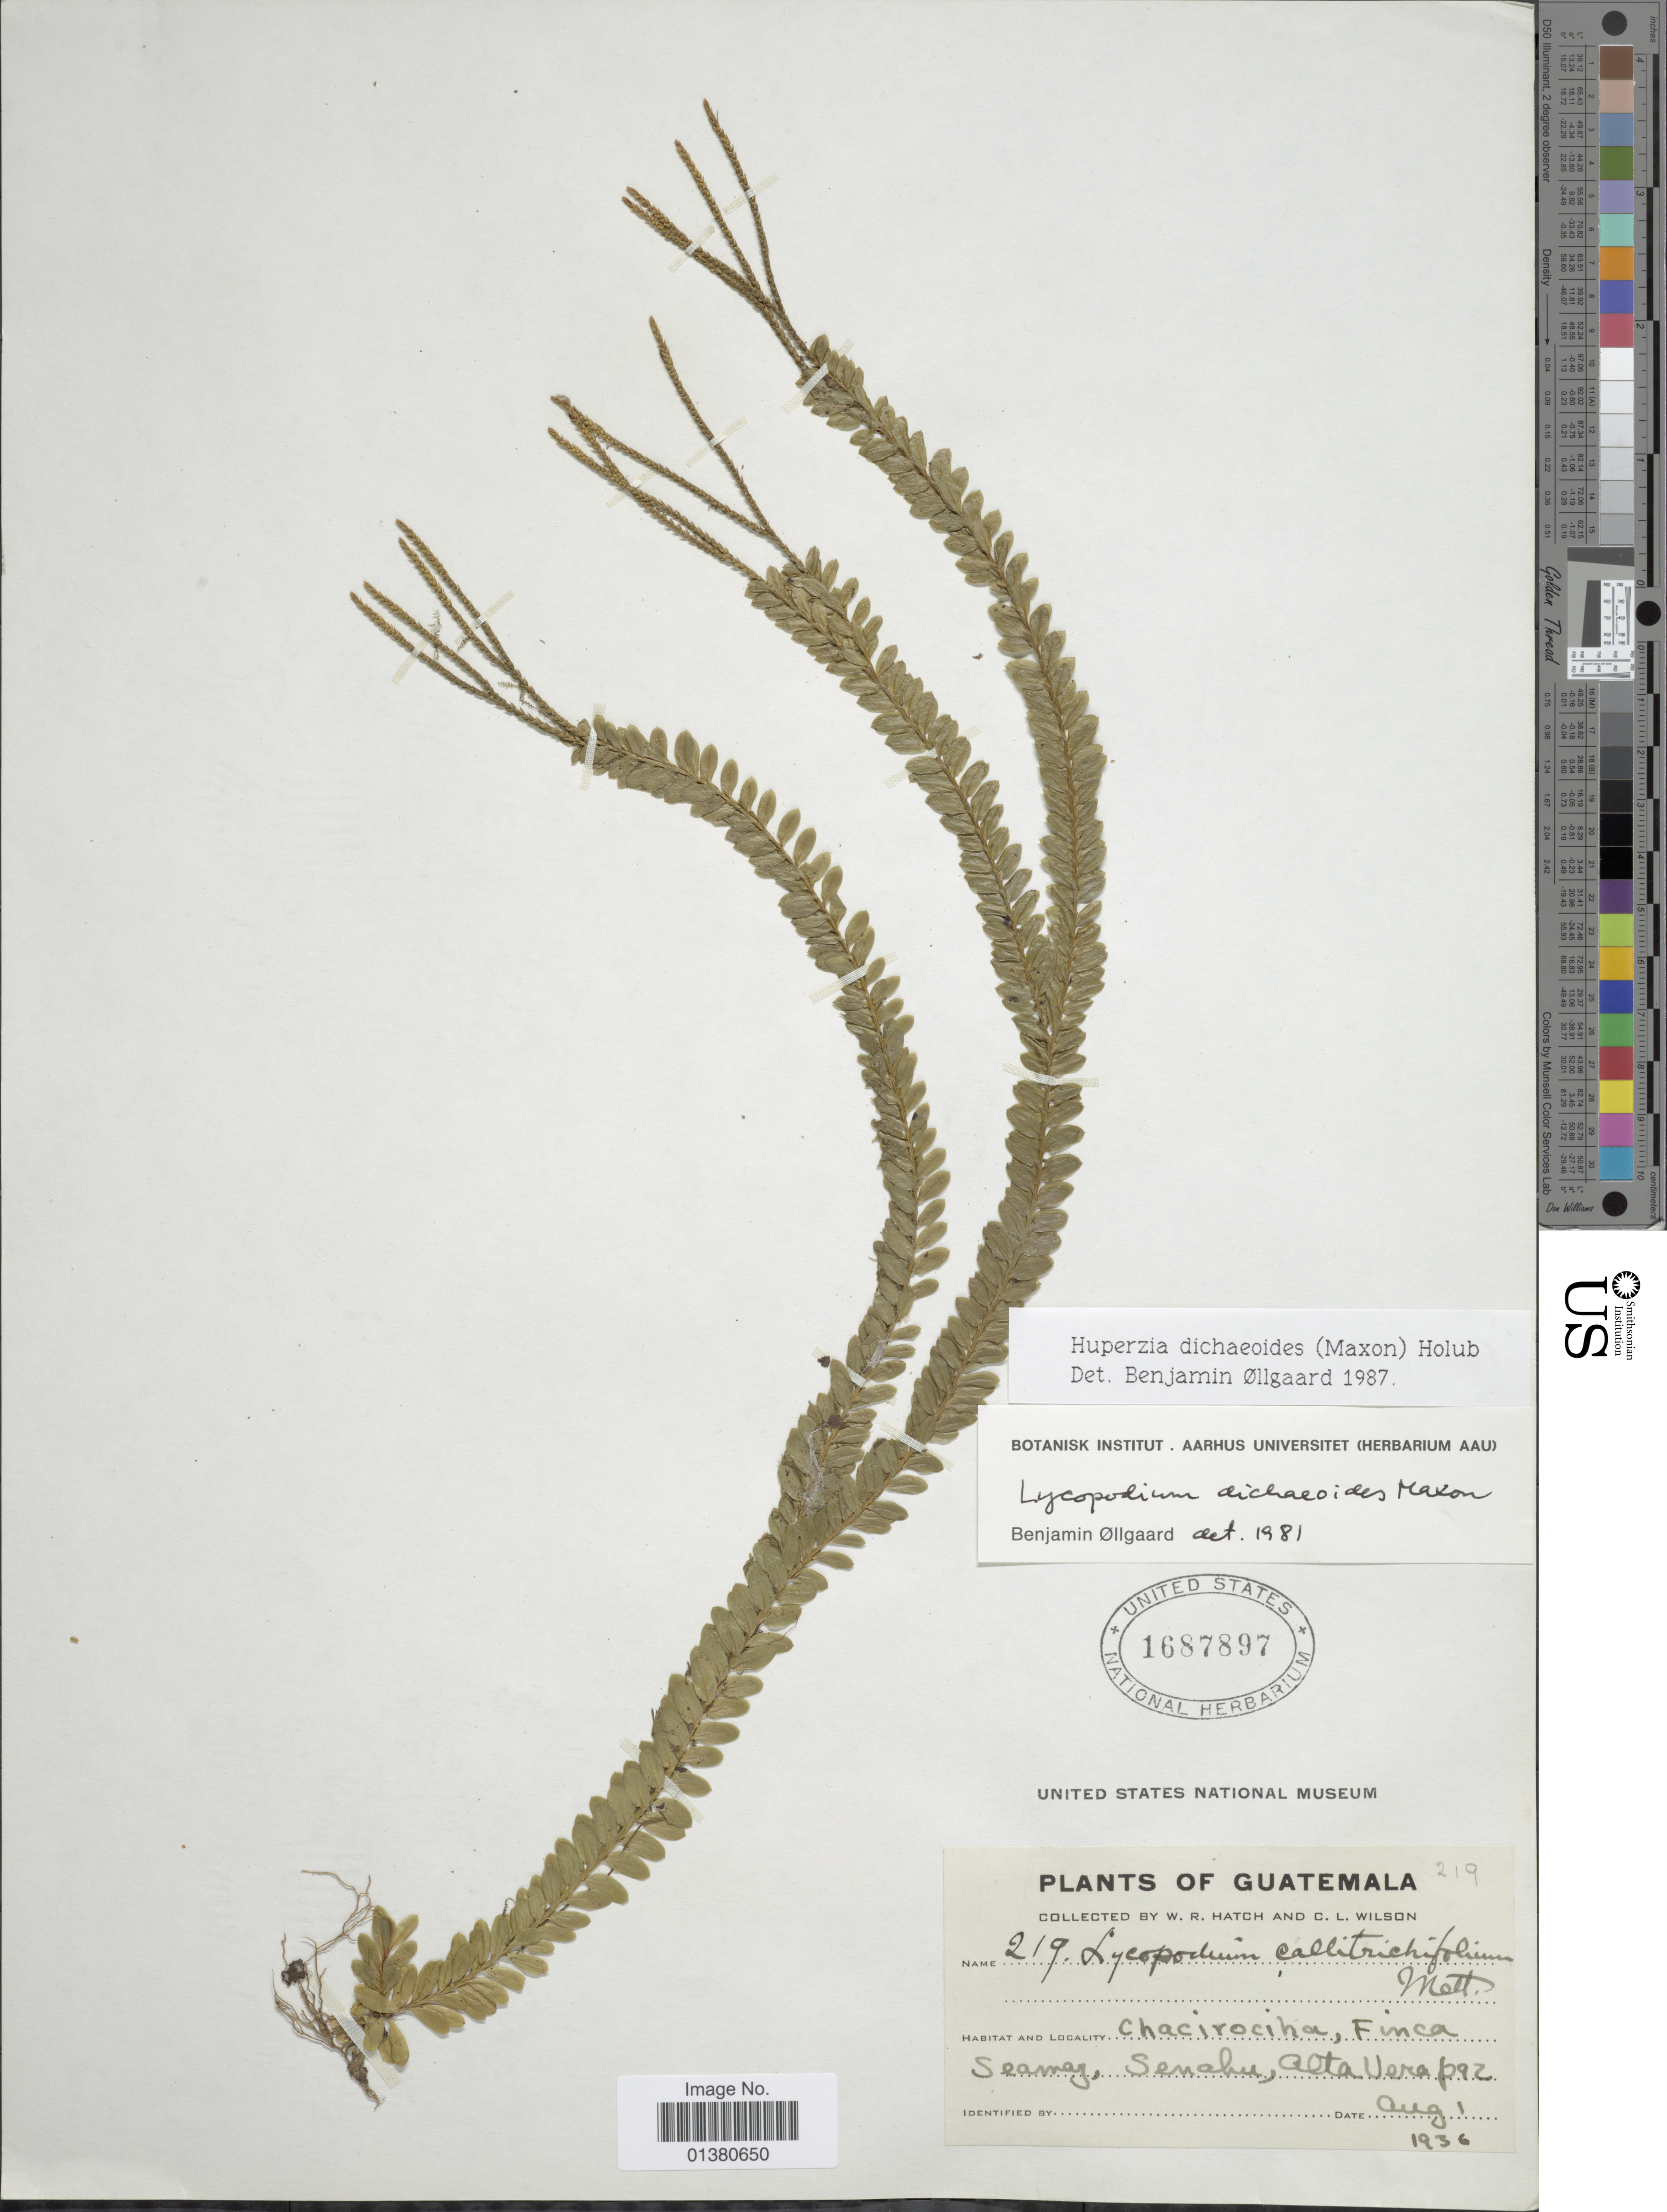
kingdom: Plantae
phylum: Tracheophyta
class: Lycopodiopsida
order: Lycopodiales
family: Lycopodiaceae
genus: Phlegmariurus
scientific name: Phlegmariurus dichaeoides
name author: (Maxon) B. Øllg.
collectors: W. Hatch & C. L. Wilson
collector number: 219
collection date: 1936-08-01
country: Guatemala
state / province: Alta Verapaz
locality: Chacirociha, Finca Seamay, Senahu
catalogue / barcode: US 1687897